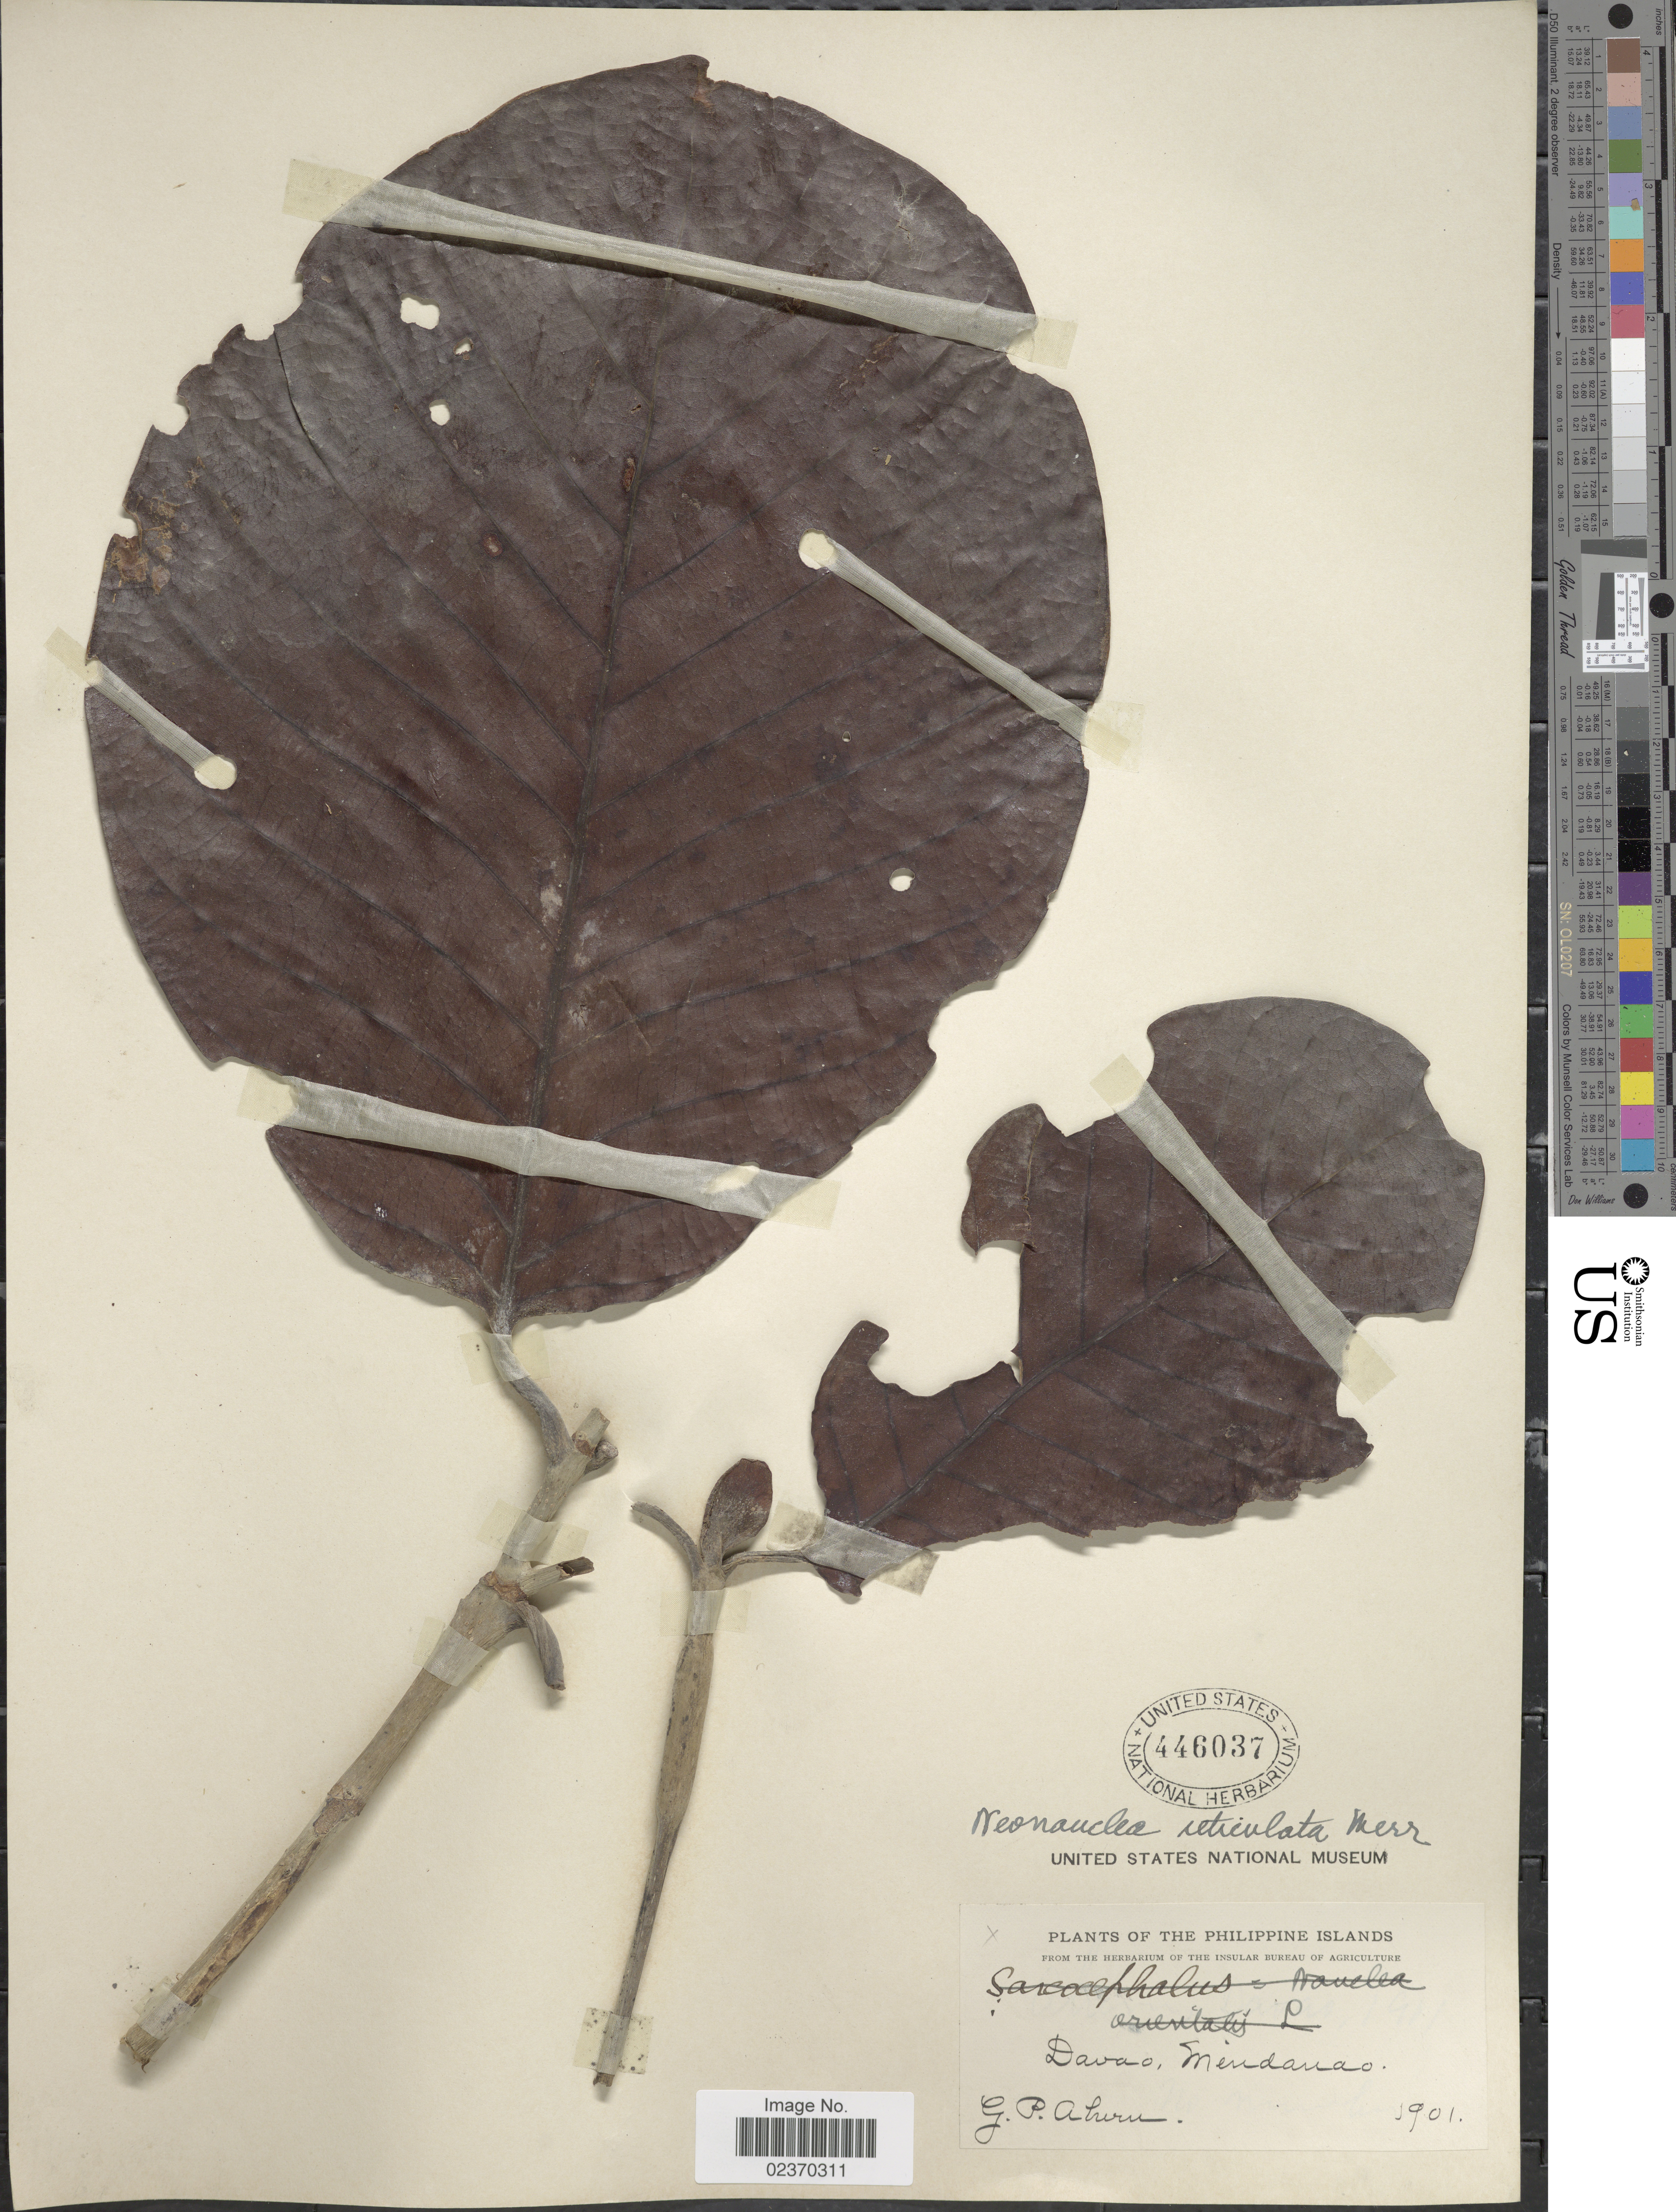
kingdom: Plantae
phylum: Tracheophyta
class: Magnoliopsida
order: Gentianales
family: Rubiaceae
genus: Neonauclea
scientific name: Neonauclea reticulata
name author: (Havil.) Merr.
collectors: G. Ahern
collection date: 1901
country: Philippines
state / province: Davao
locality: The Philippine Islands, Mindanao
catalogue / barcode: US 446037